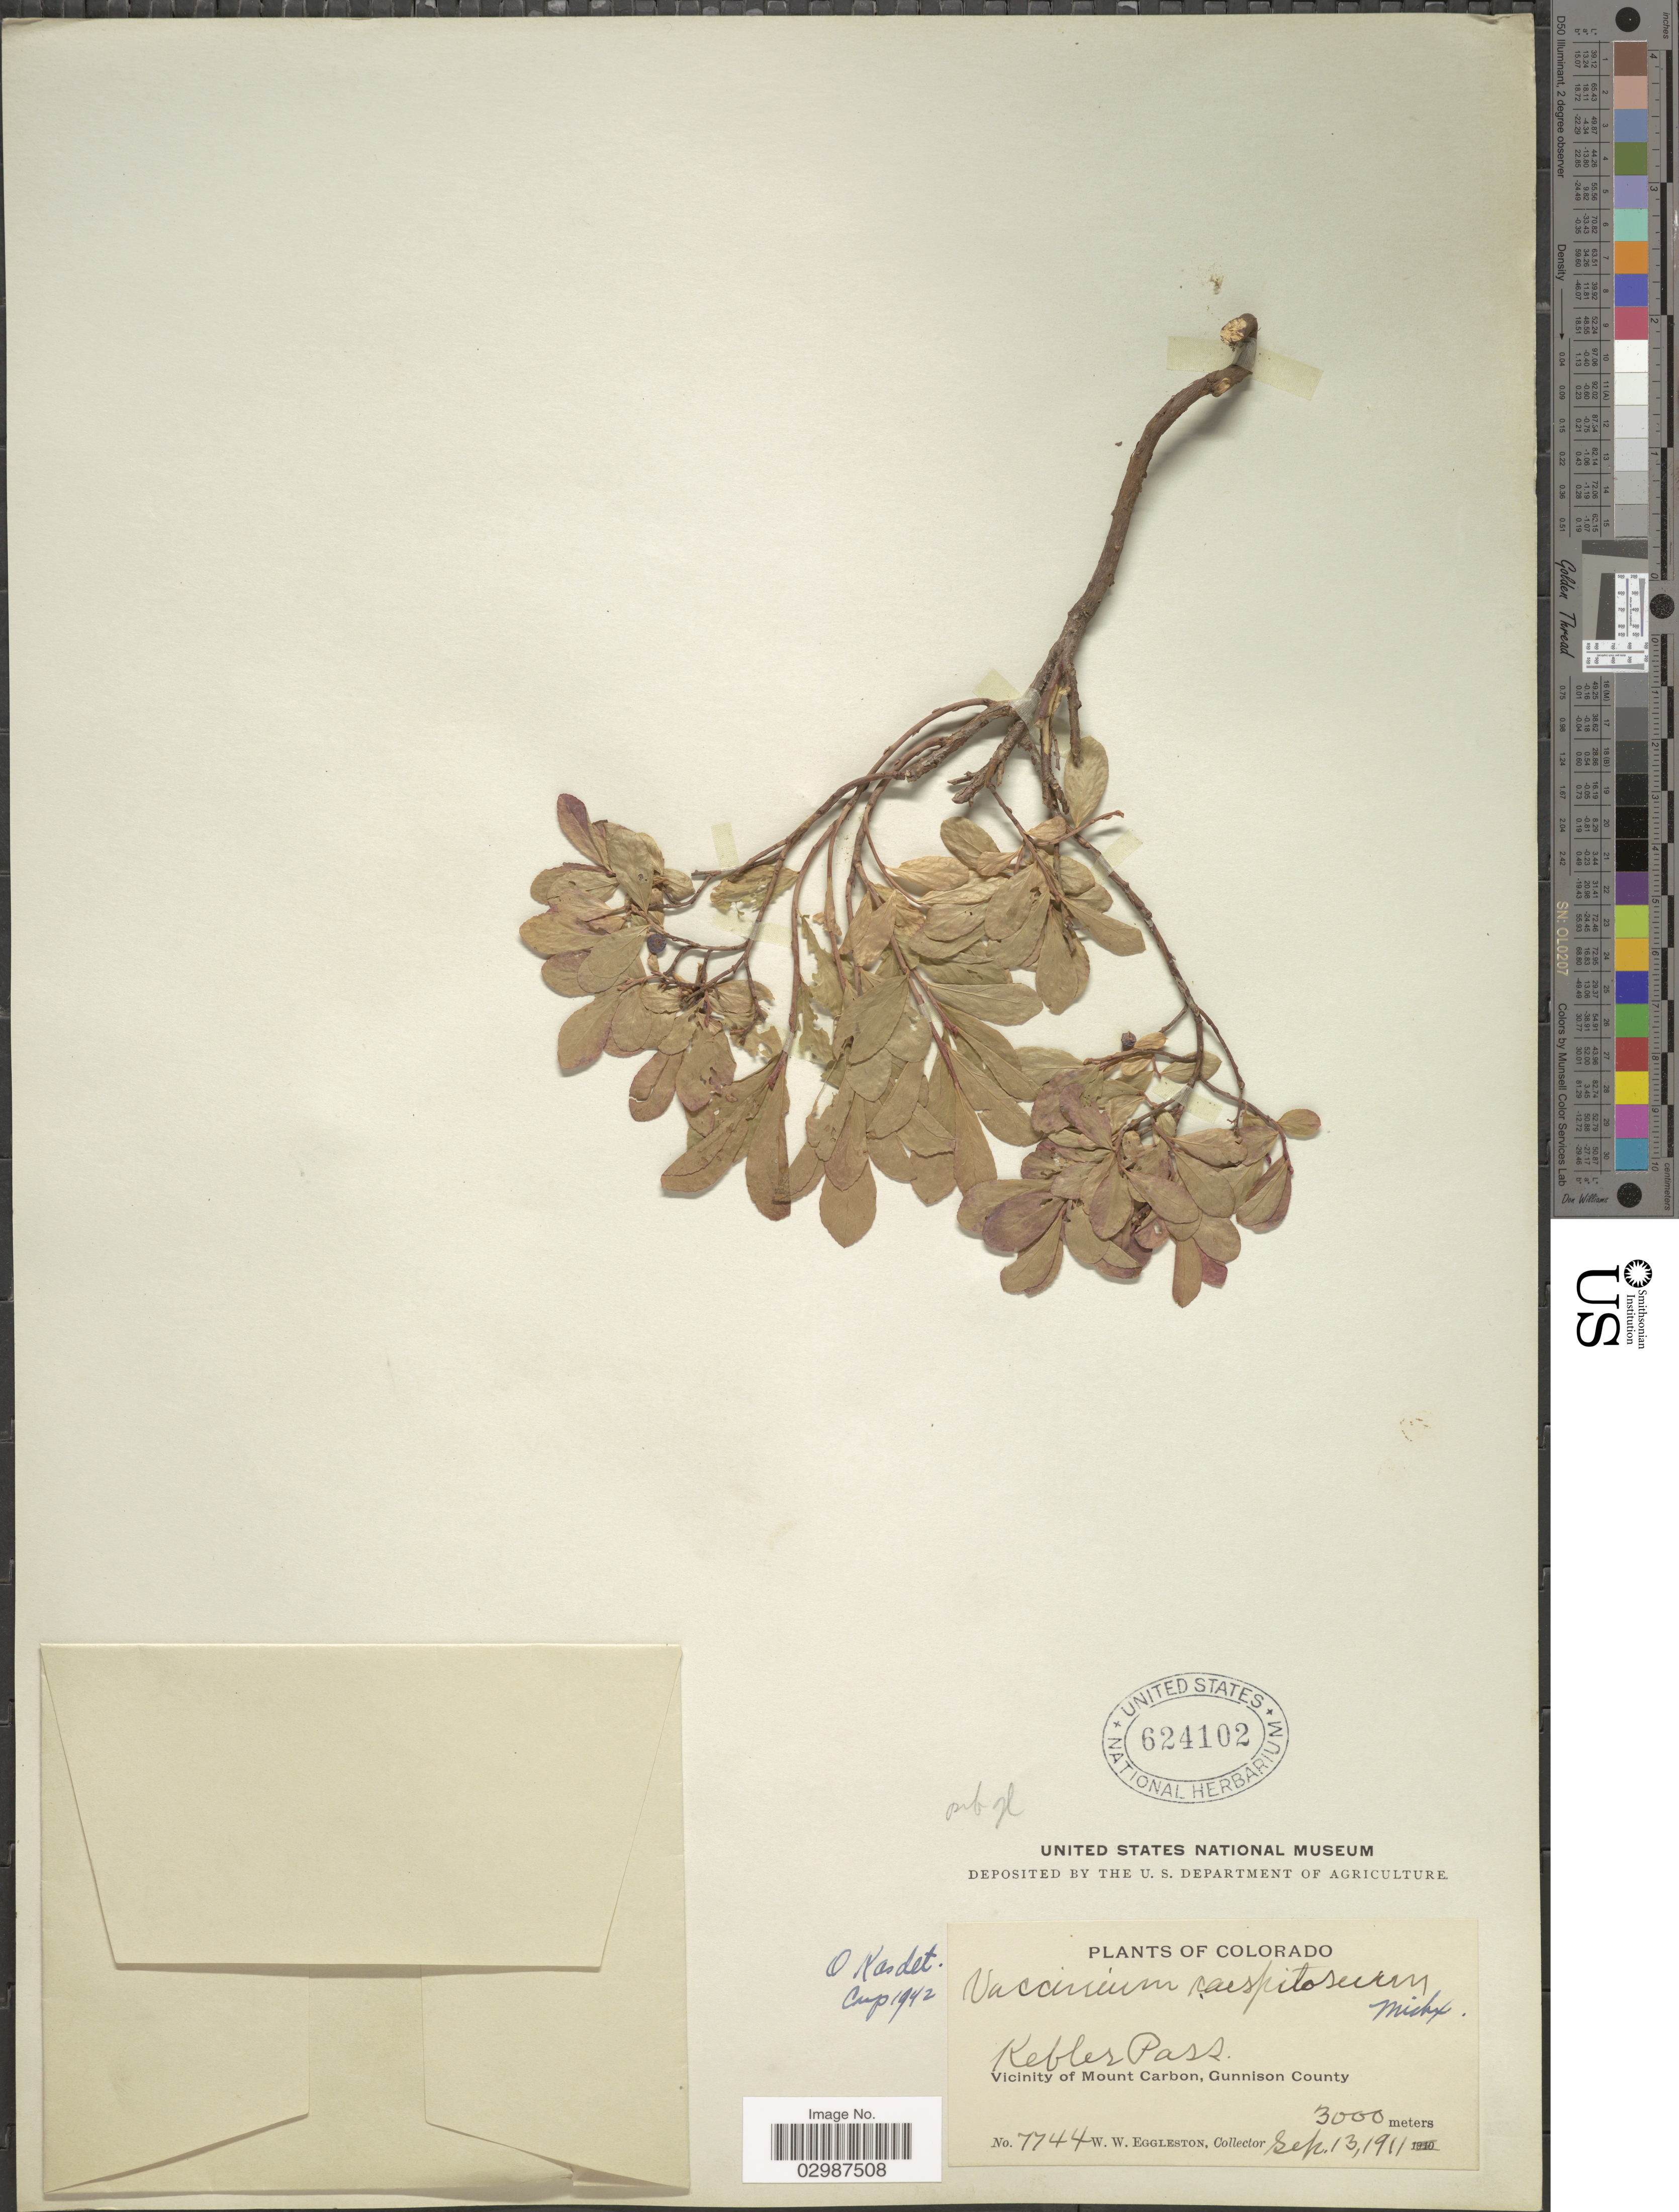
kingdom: Plantae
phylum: Tracheophyta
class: Magnoliopsida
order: Ericales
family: Ericaceae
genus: Vaccinium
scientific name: Vaccinium caespitosum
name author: Michx.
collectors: W. W. Eggleston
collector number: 7744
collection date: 1911-09-13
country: United States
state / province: Colorado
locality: Kebler Pass. Vicinity of Mount Carbon, Gunnison County.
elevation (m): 3000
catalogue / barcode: US 624102